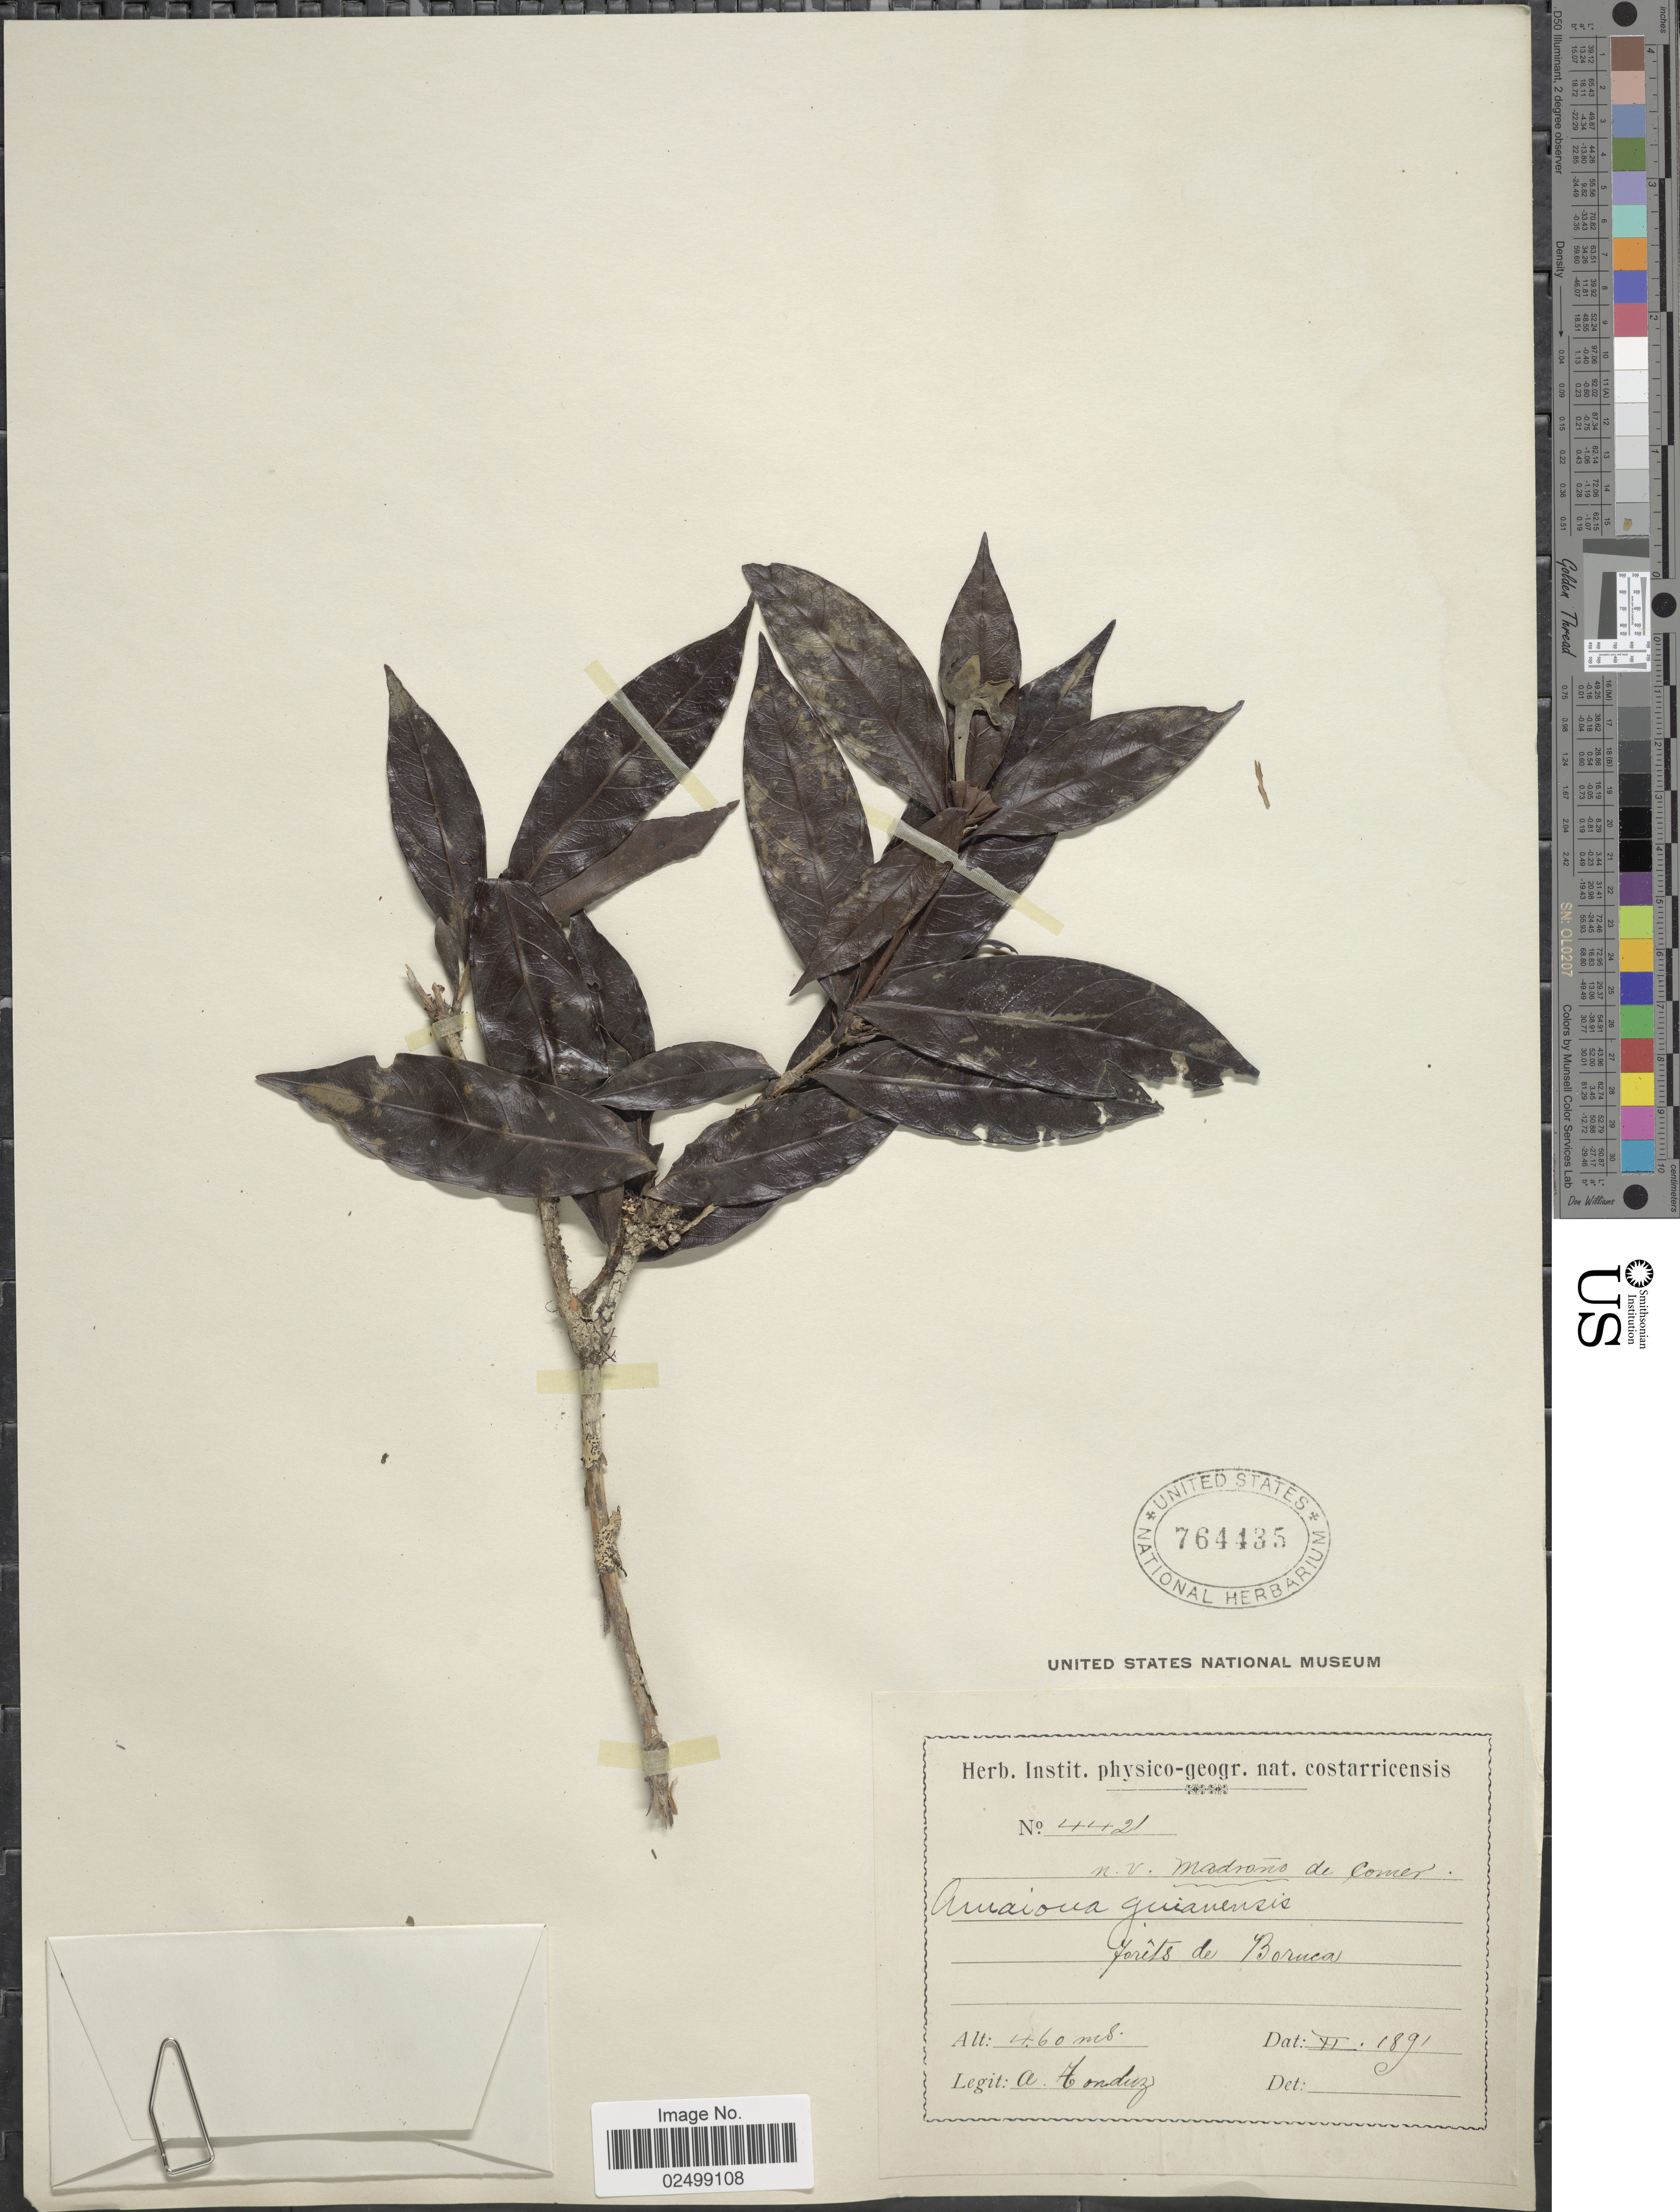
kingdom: Plantae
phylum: Tracheophyta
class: Magnoliopsida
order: Gentianales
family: Rubiaceae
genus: Alibertia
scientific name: Alibertia edulis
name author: (Rich.) A. Rich. ex DC.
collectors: A. Tonduz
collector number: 4421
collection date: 1891-11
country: Costa Rica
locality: Forêts de Boruca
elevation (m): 460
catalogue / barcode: US 764435